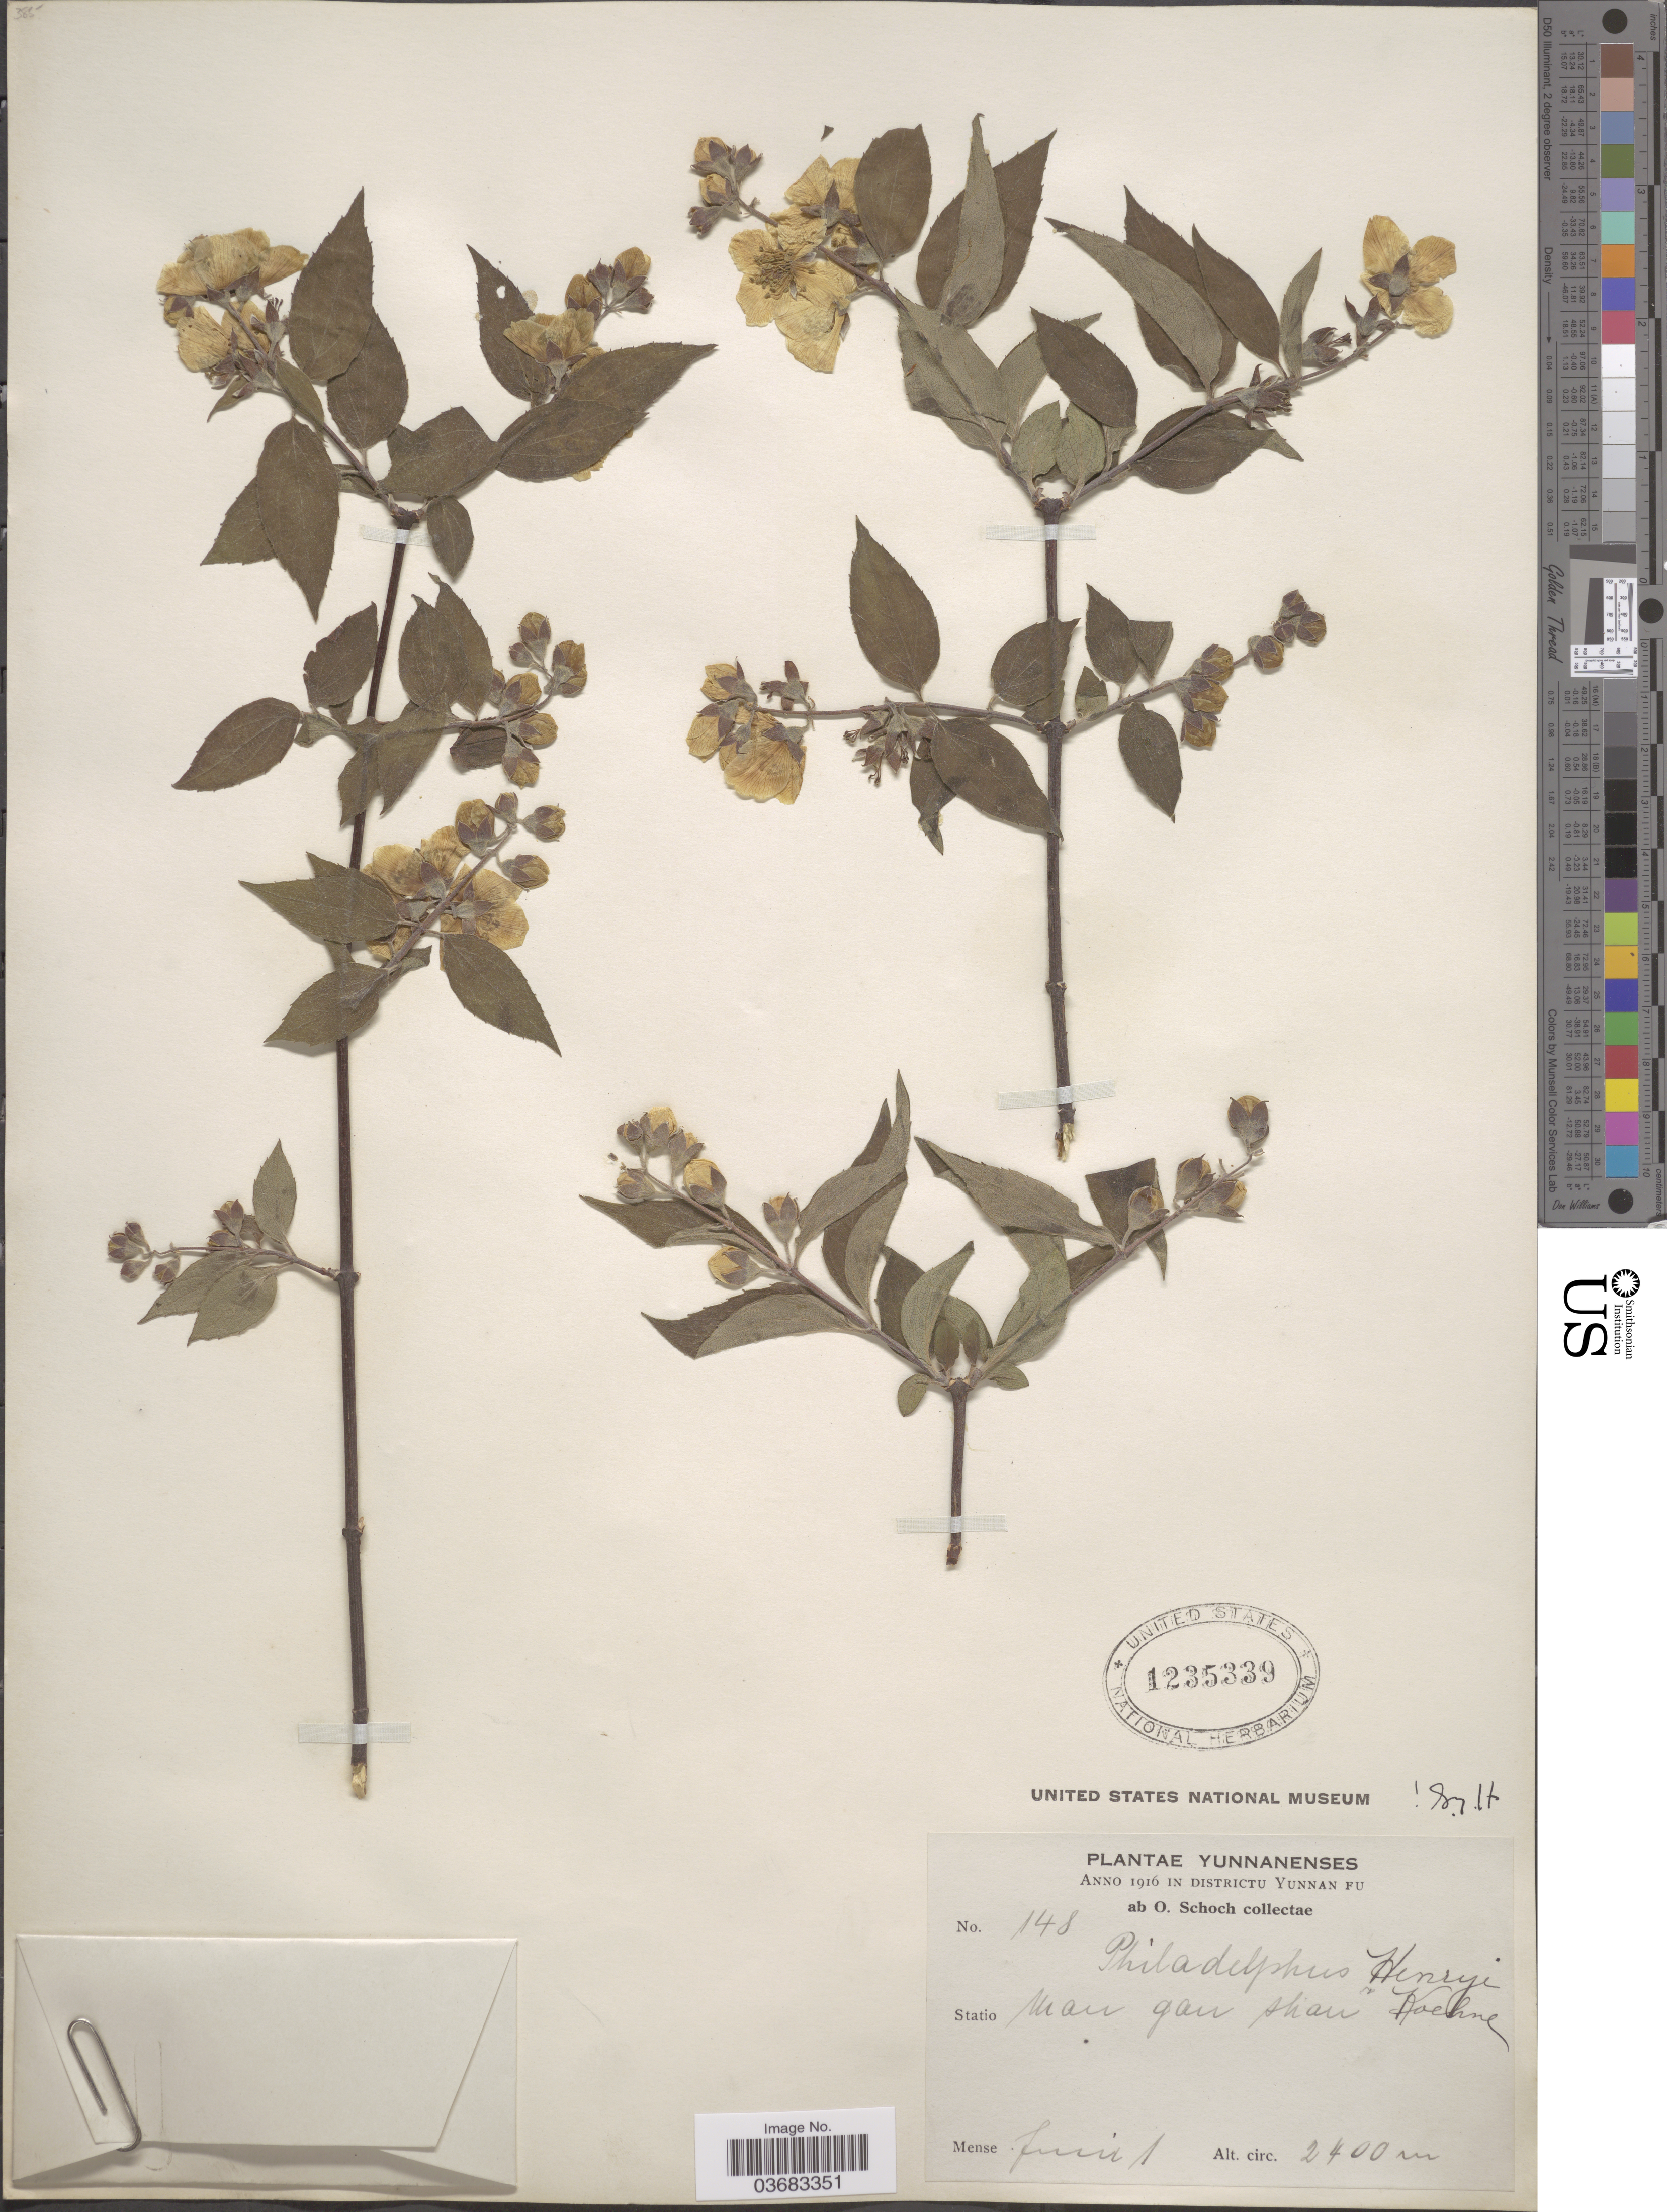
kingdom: Plantae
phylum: Tracheophyta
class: Magnoliopsida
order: Cornales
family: Hydrangeaceae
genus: Philadelphus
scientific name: Philadelphus henryi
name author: Koehne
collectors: O. Schoch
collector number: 148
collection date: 1916-06-01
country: China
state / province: Yunnan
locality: Districtu Yunnan Fu. Statio Man gan shan.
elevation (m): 2400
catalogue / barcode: US 1235339